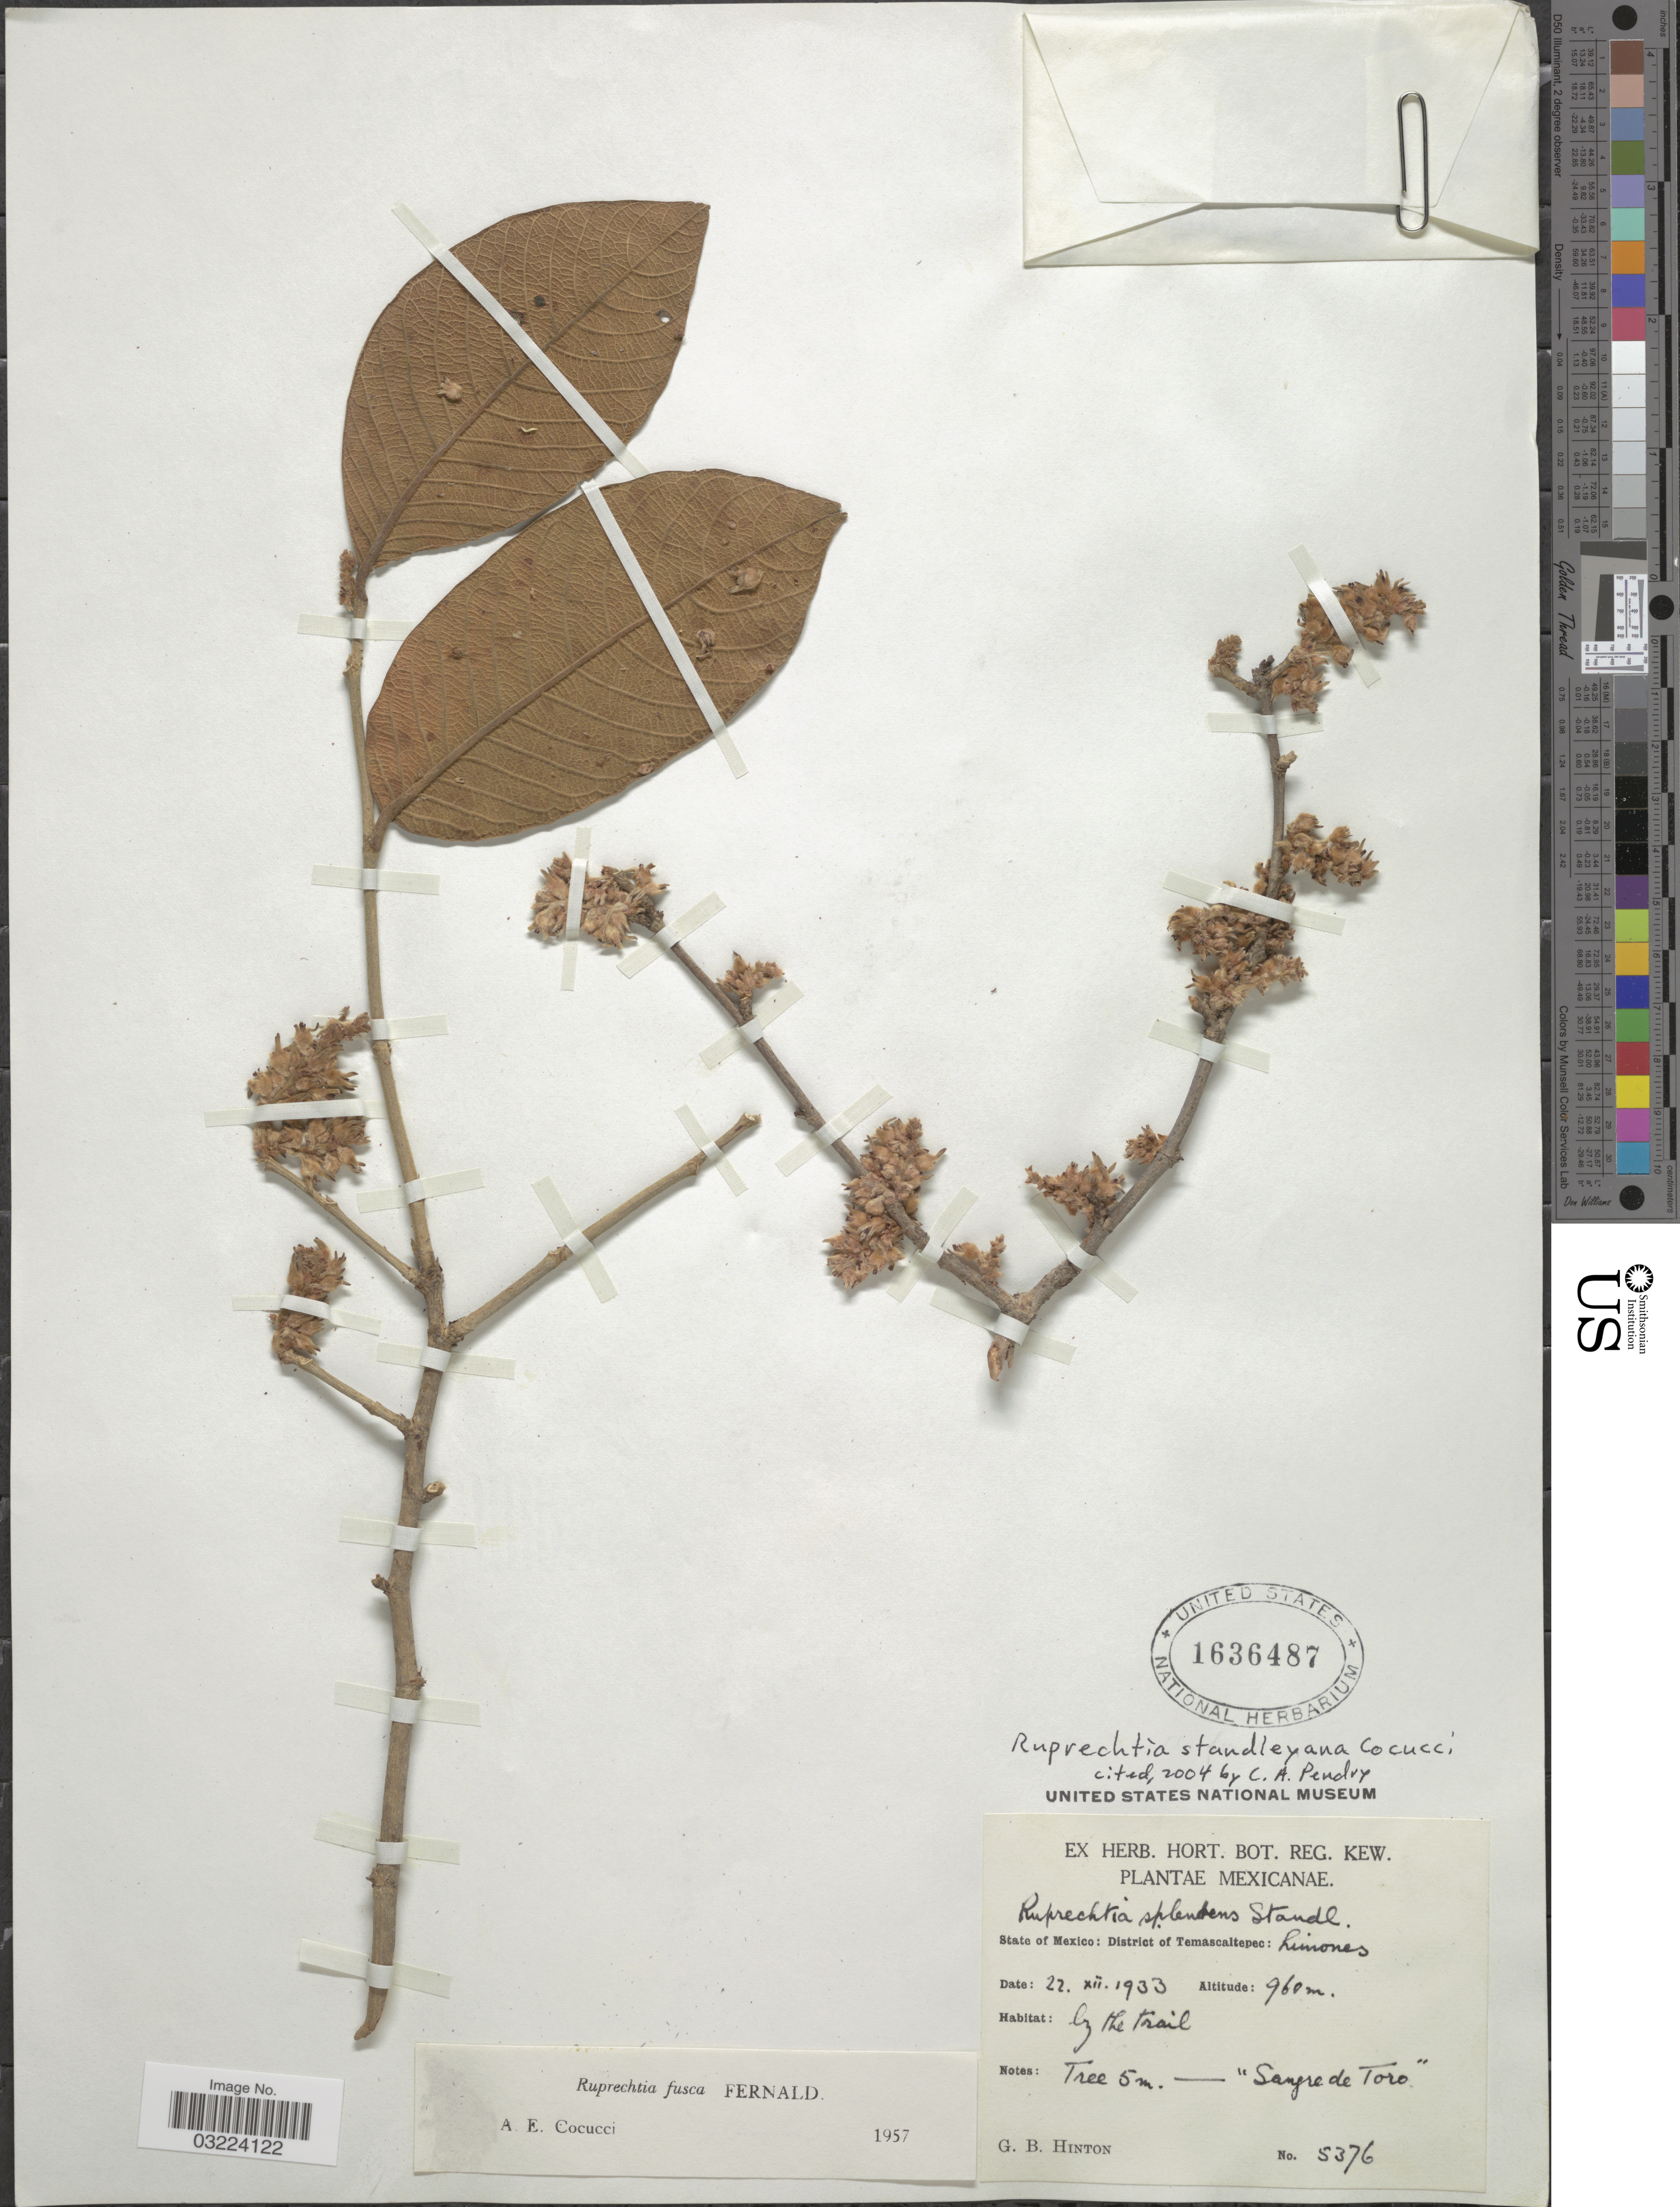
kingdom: Plantae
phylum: Tracheophyta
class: Magnoliopsida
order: Caryophyllales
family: Polygonaceae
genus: Ruprechtia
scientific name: Ruprechtia standleyana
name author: Cocucci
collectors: G. B. Hinton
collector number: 5376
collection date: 1933-12-22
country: Mexico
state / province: México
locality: District of Temascaltepec: Limones.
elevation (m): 960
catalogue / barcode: US 1636487